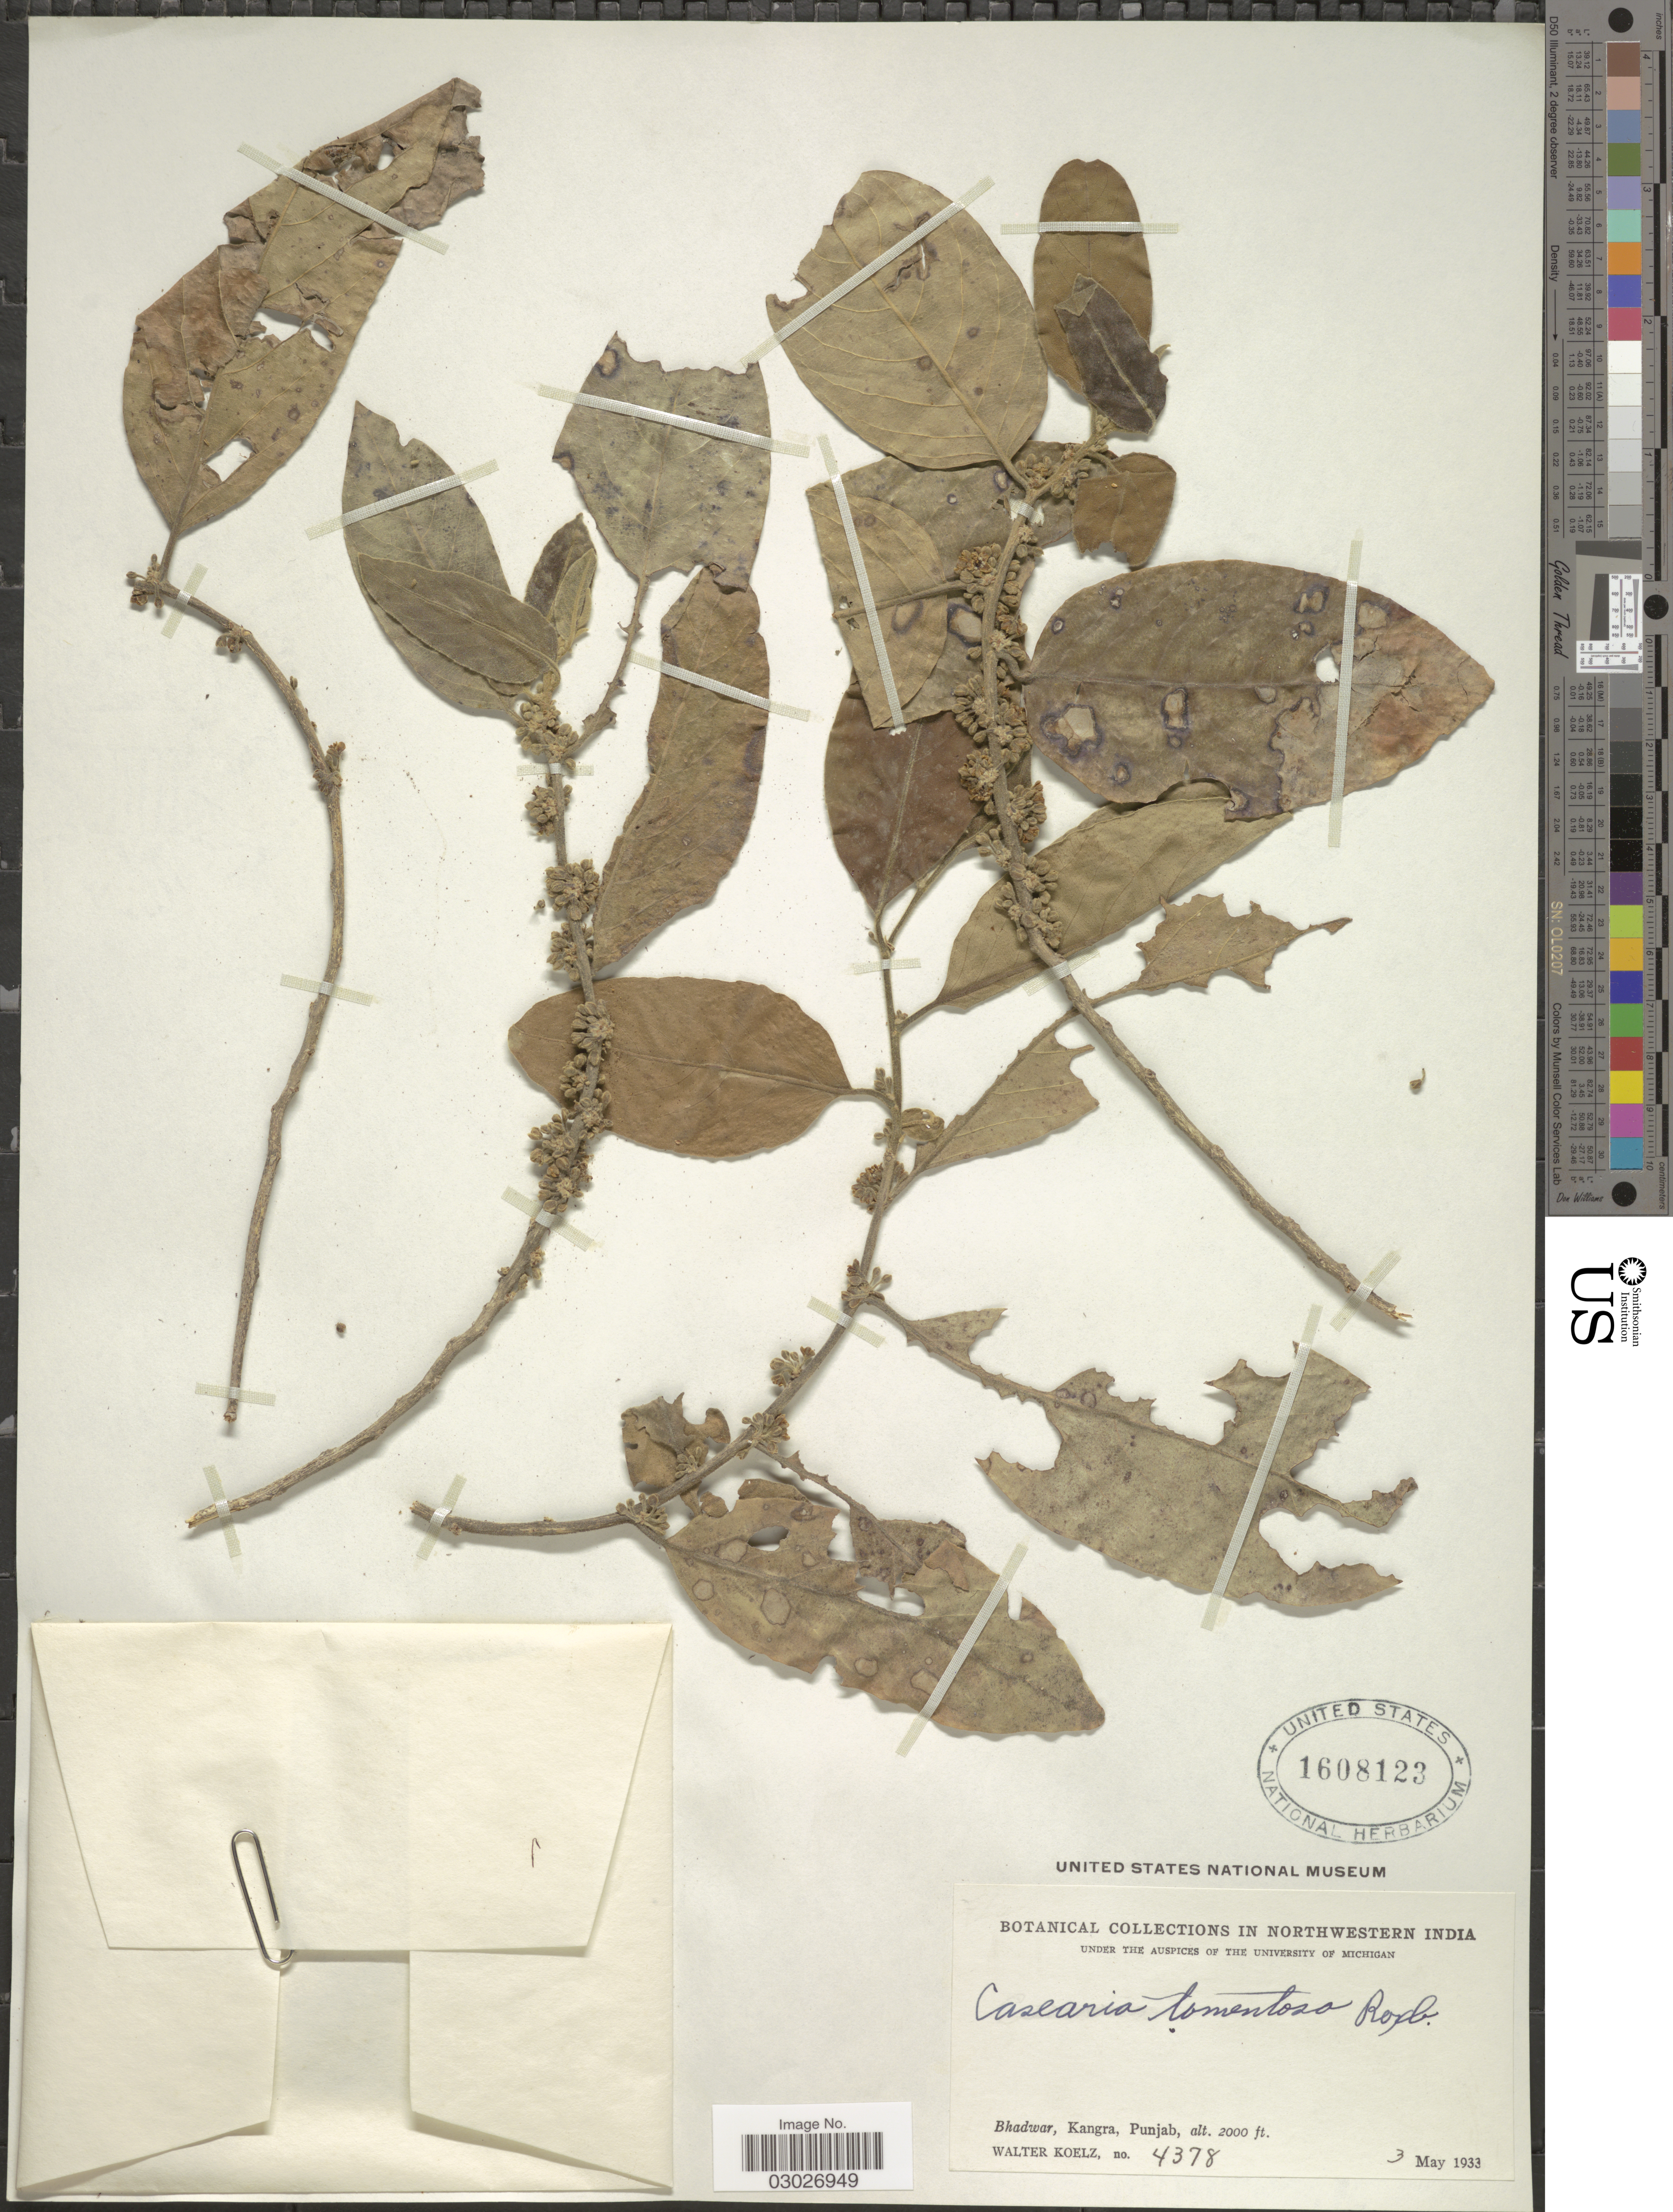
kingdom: Plantae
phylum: Tracheophyta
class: Magnoliopsida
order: Malpighiales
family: Salicaceae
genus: Casearia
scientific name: Casearia tomentosa var. tomentosa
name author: Roxb.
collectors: W. N. Koelz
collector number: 4378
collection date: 1933-05-03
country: India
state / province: Himachal Pradesh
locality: Northwestern India. Bhadwar, Kangra, Punjab.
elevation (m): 610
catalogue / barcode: US 1608123